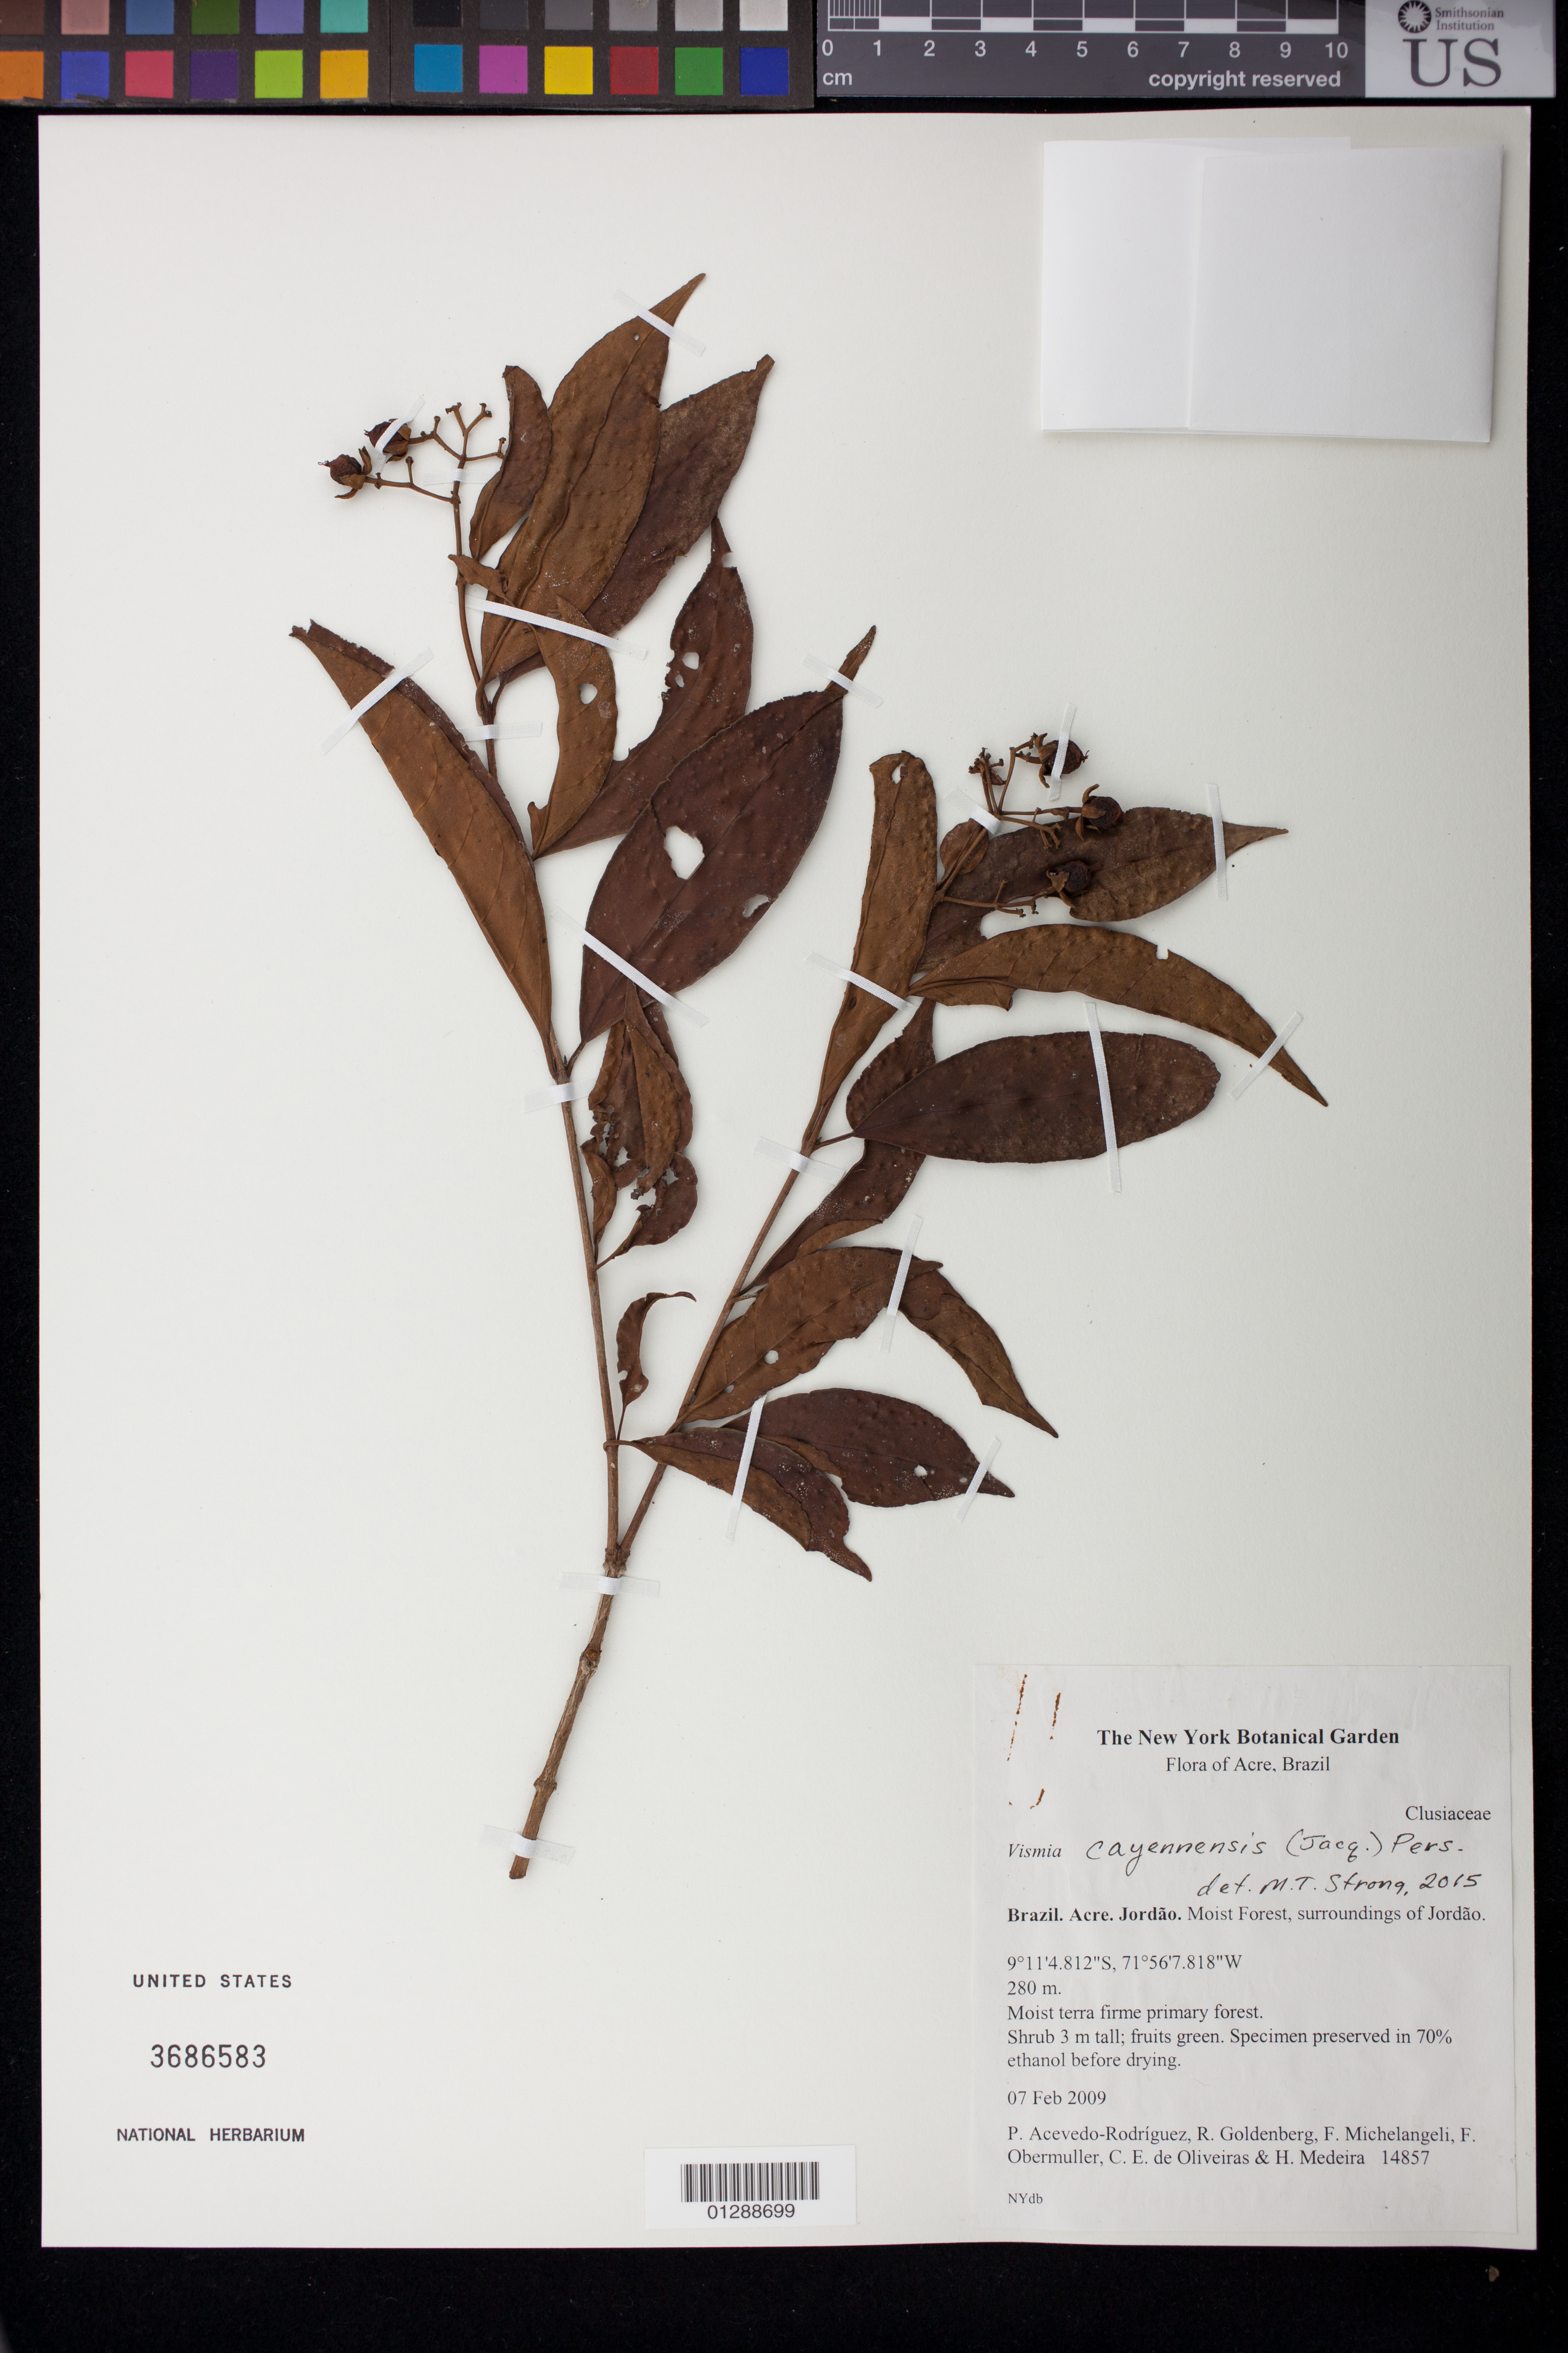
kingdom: Plantae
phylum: Tracheophyta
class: Magnoliopsida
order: Malpighiales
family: Hypericaceae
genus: Vismia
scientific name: Vismia cayennensis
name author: (Jacq.) Pers.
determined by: Strong, M. T., (US), Smithsonian Institution - National Museum of Natural History (UNITED STATES)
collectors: P. Acevedo-Rodr., R. Goldenberg, F. Michelangelli, F. A. Obermuller, C. E. de Oliveiras & H. Medeiro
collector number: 14857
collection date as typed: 07 Feb 2009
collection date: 2009-02-07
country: Brazil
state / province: Acre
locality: Acre; Municipio Jordao. Moist Forest, surroundings of Jordao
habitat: moist terra firme primary forest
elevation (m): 280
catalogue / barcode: US 3686583